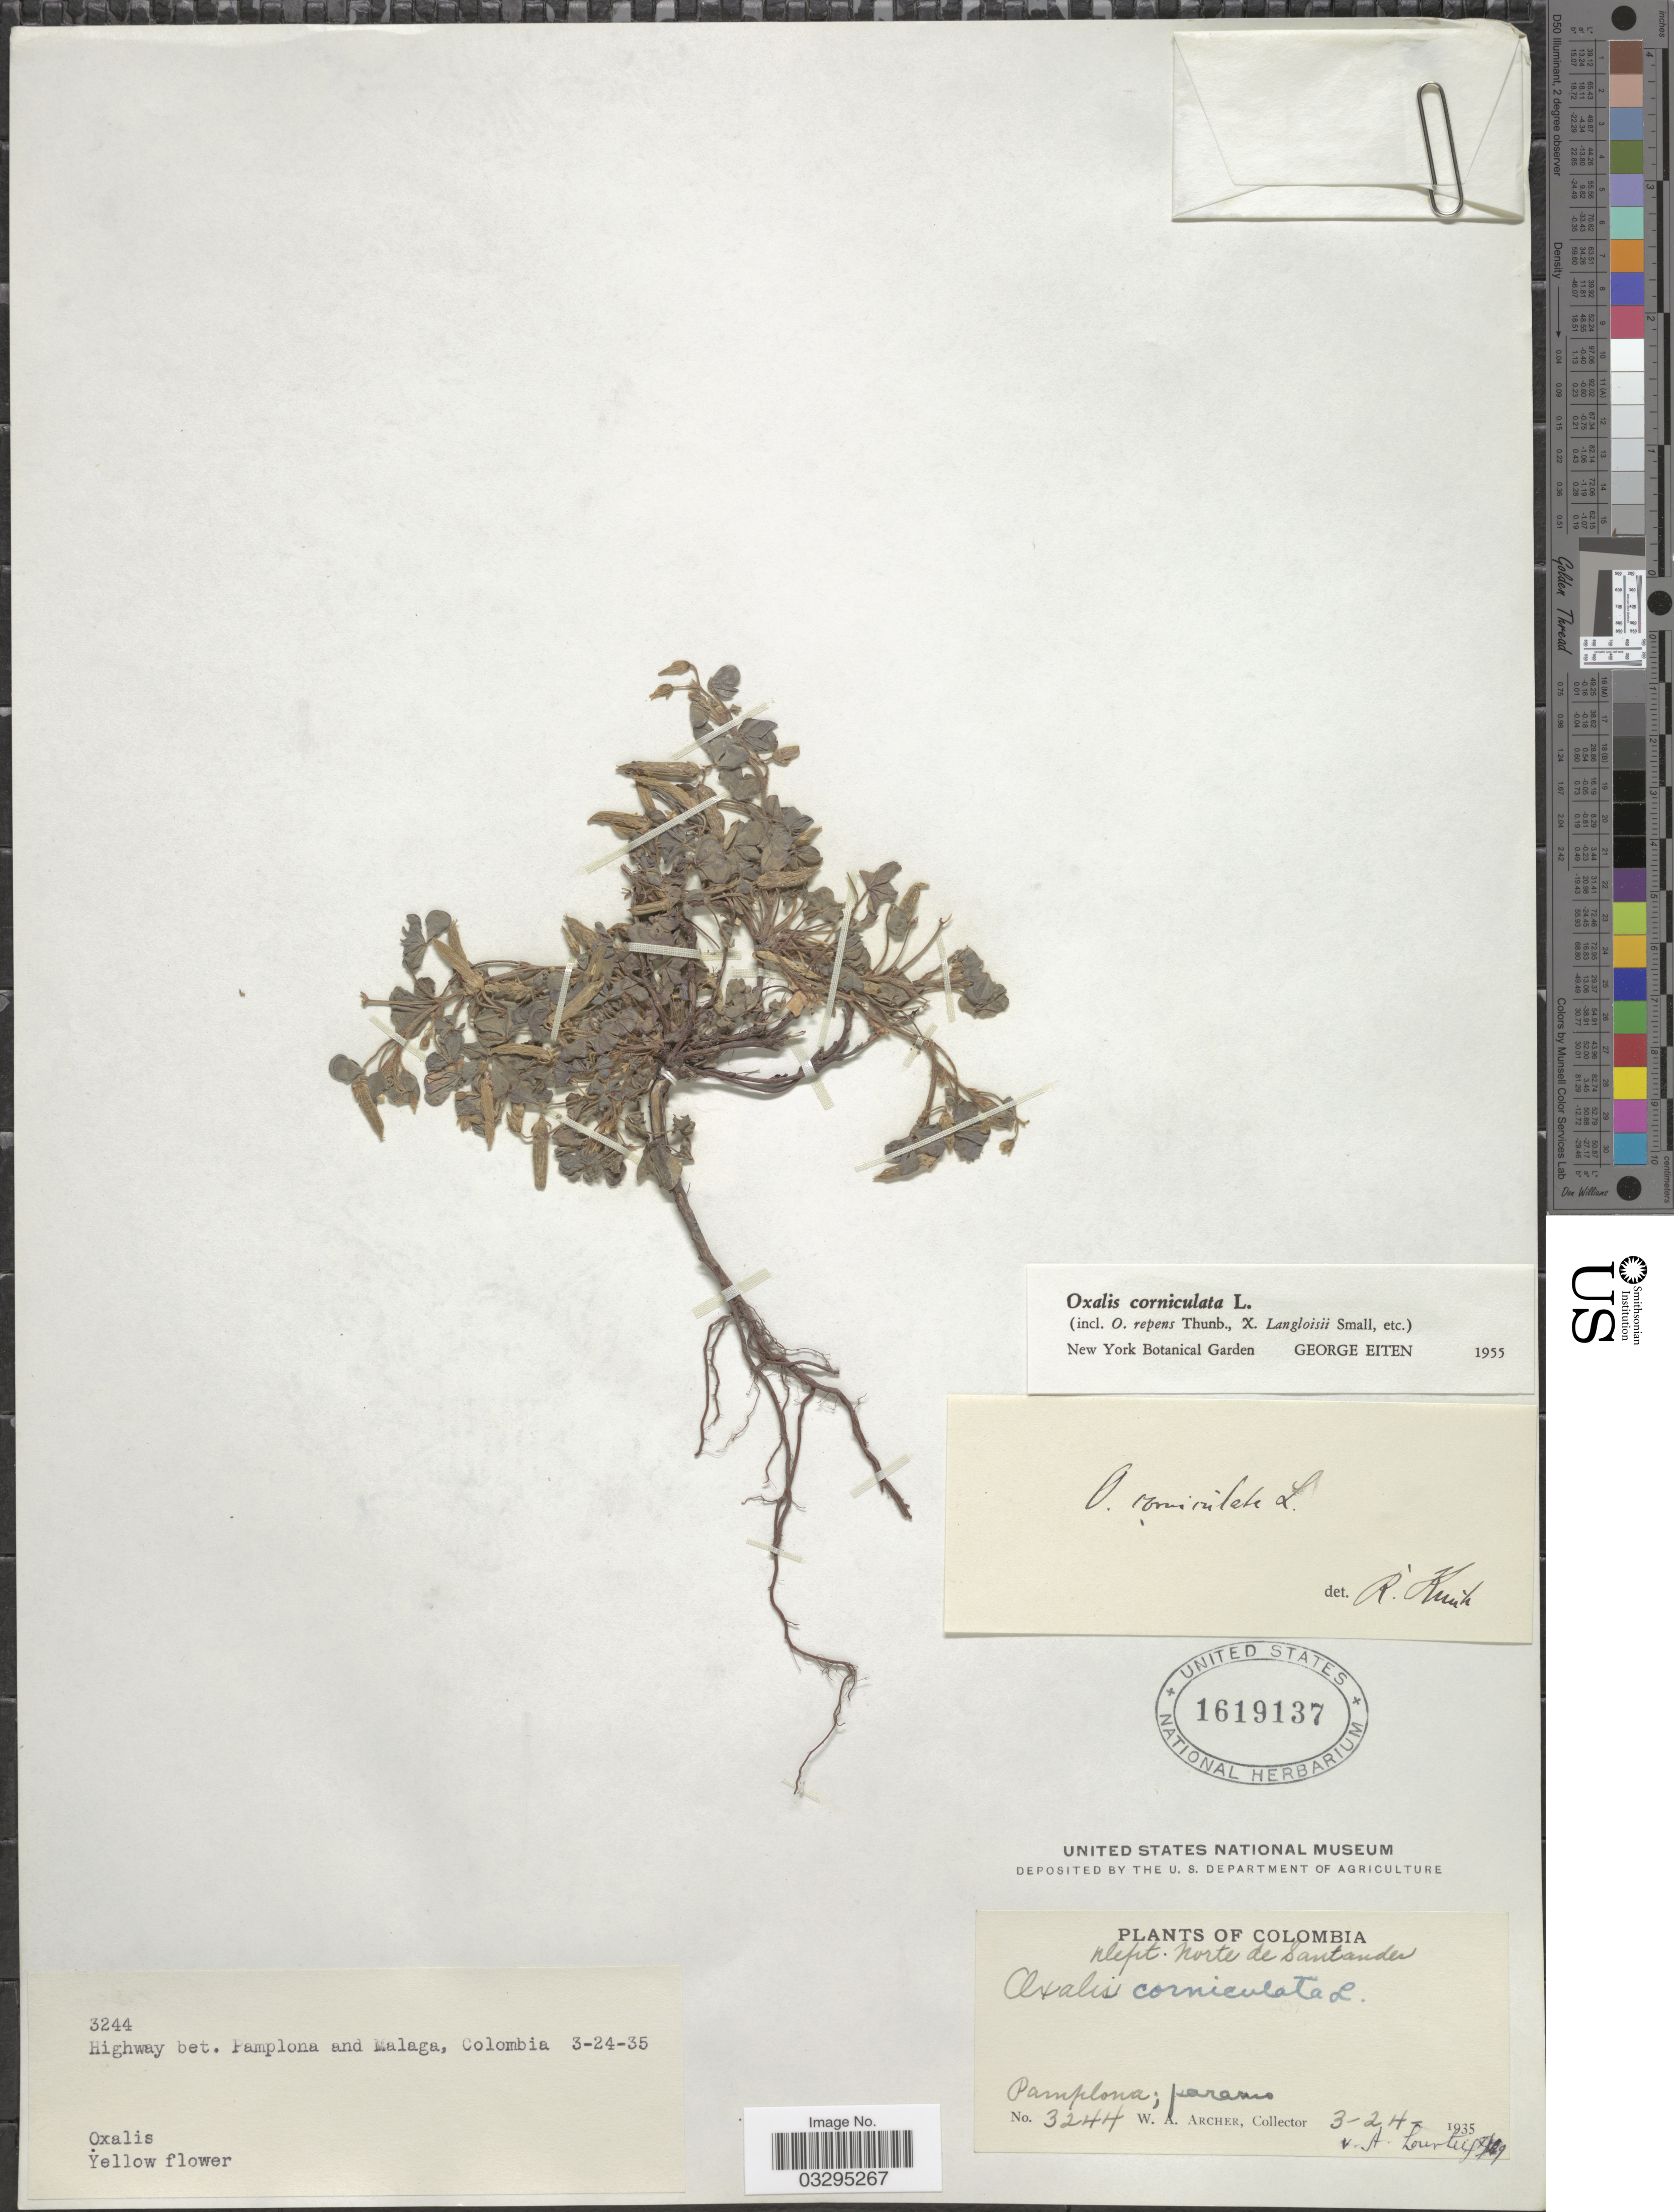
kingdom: Plantae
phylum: Tracheophyta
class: Magnoliopsida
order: Oxalidales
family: Oxalidaceae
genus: Oxalis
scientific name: Oxalis corniculata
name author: L.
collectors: W. Archer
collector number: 3244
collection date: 1935-03-24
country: Colombia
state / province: Norte de Santander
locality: Highway bet. Pamplona and Malaga; paramo.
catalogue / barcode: US 1619137